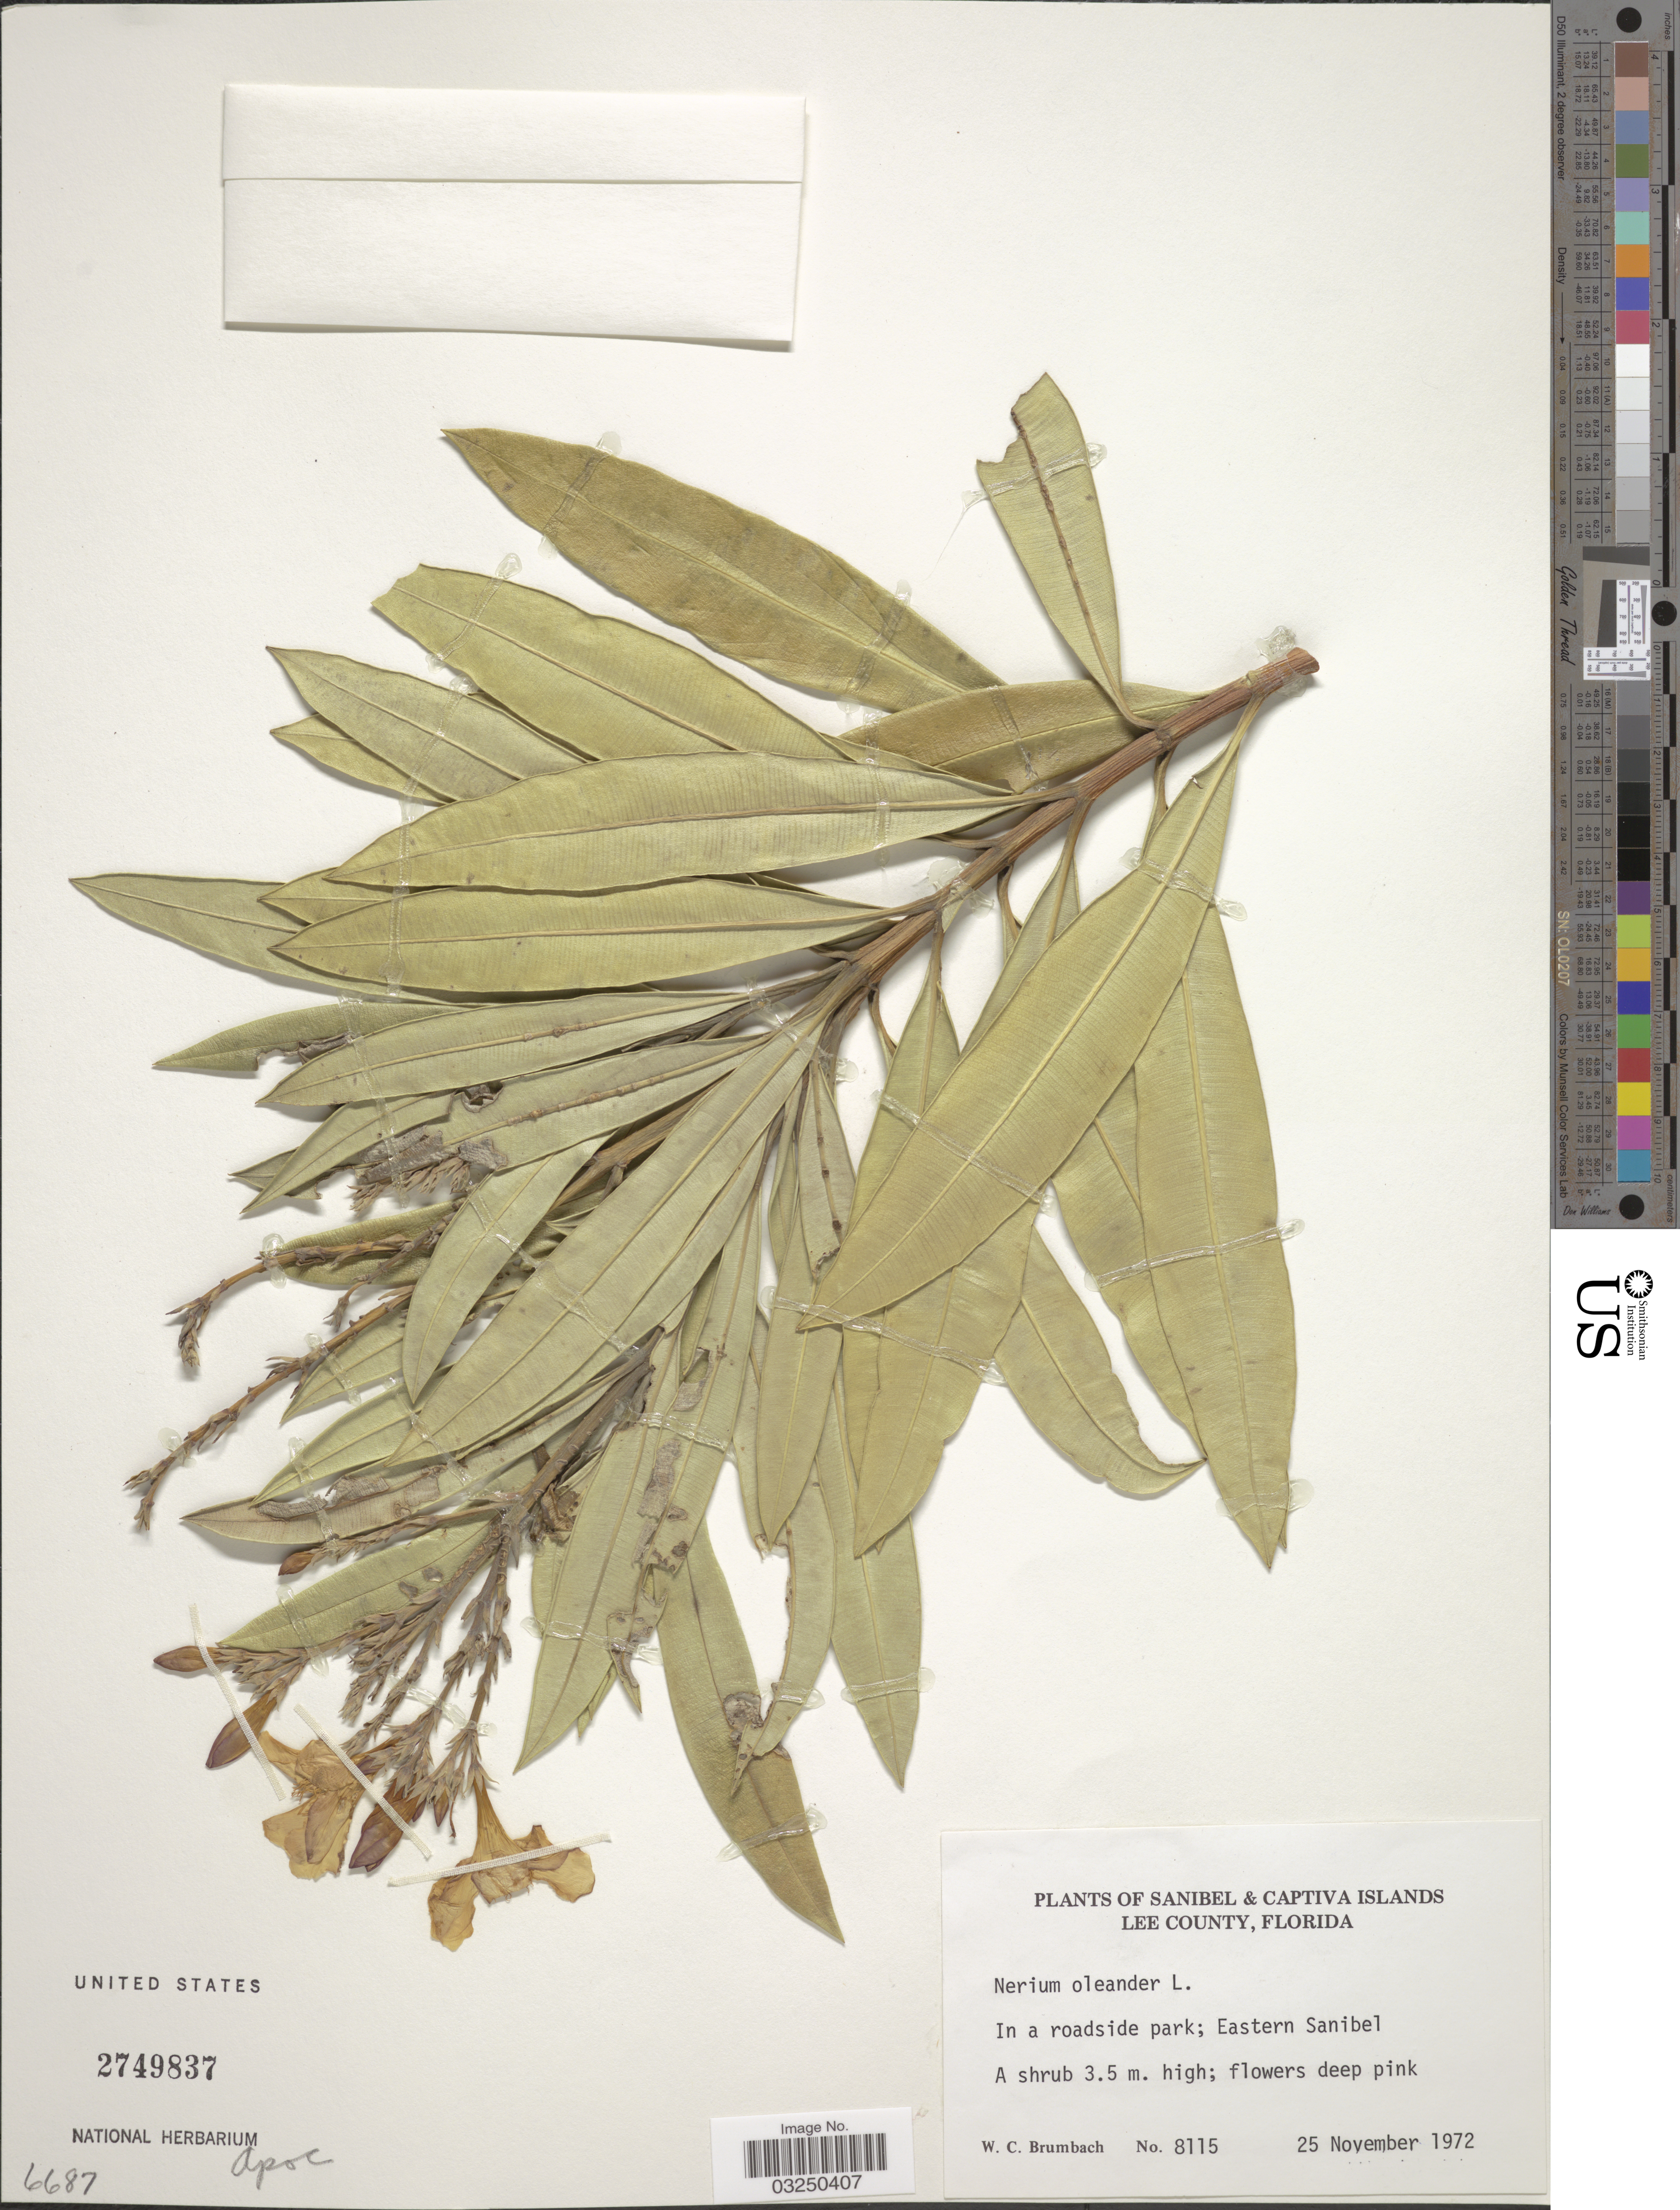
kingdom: Plantae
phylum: Tracheophyta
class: Magnoliopsida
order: Gentianales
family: Apocynaceae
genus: Nerium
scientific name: Nerium oleander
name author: L.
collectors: W. C. Brumbach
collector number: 8115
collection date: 1972-11-25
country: United States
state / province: Florida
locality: Sanibel & Captiva Islands. Lee County. In a roadside park; Eastern Sanibel.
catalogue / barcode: US 2749837